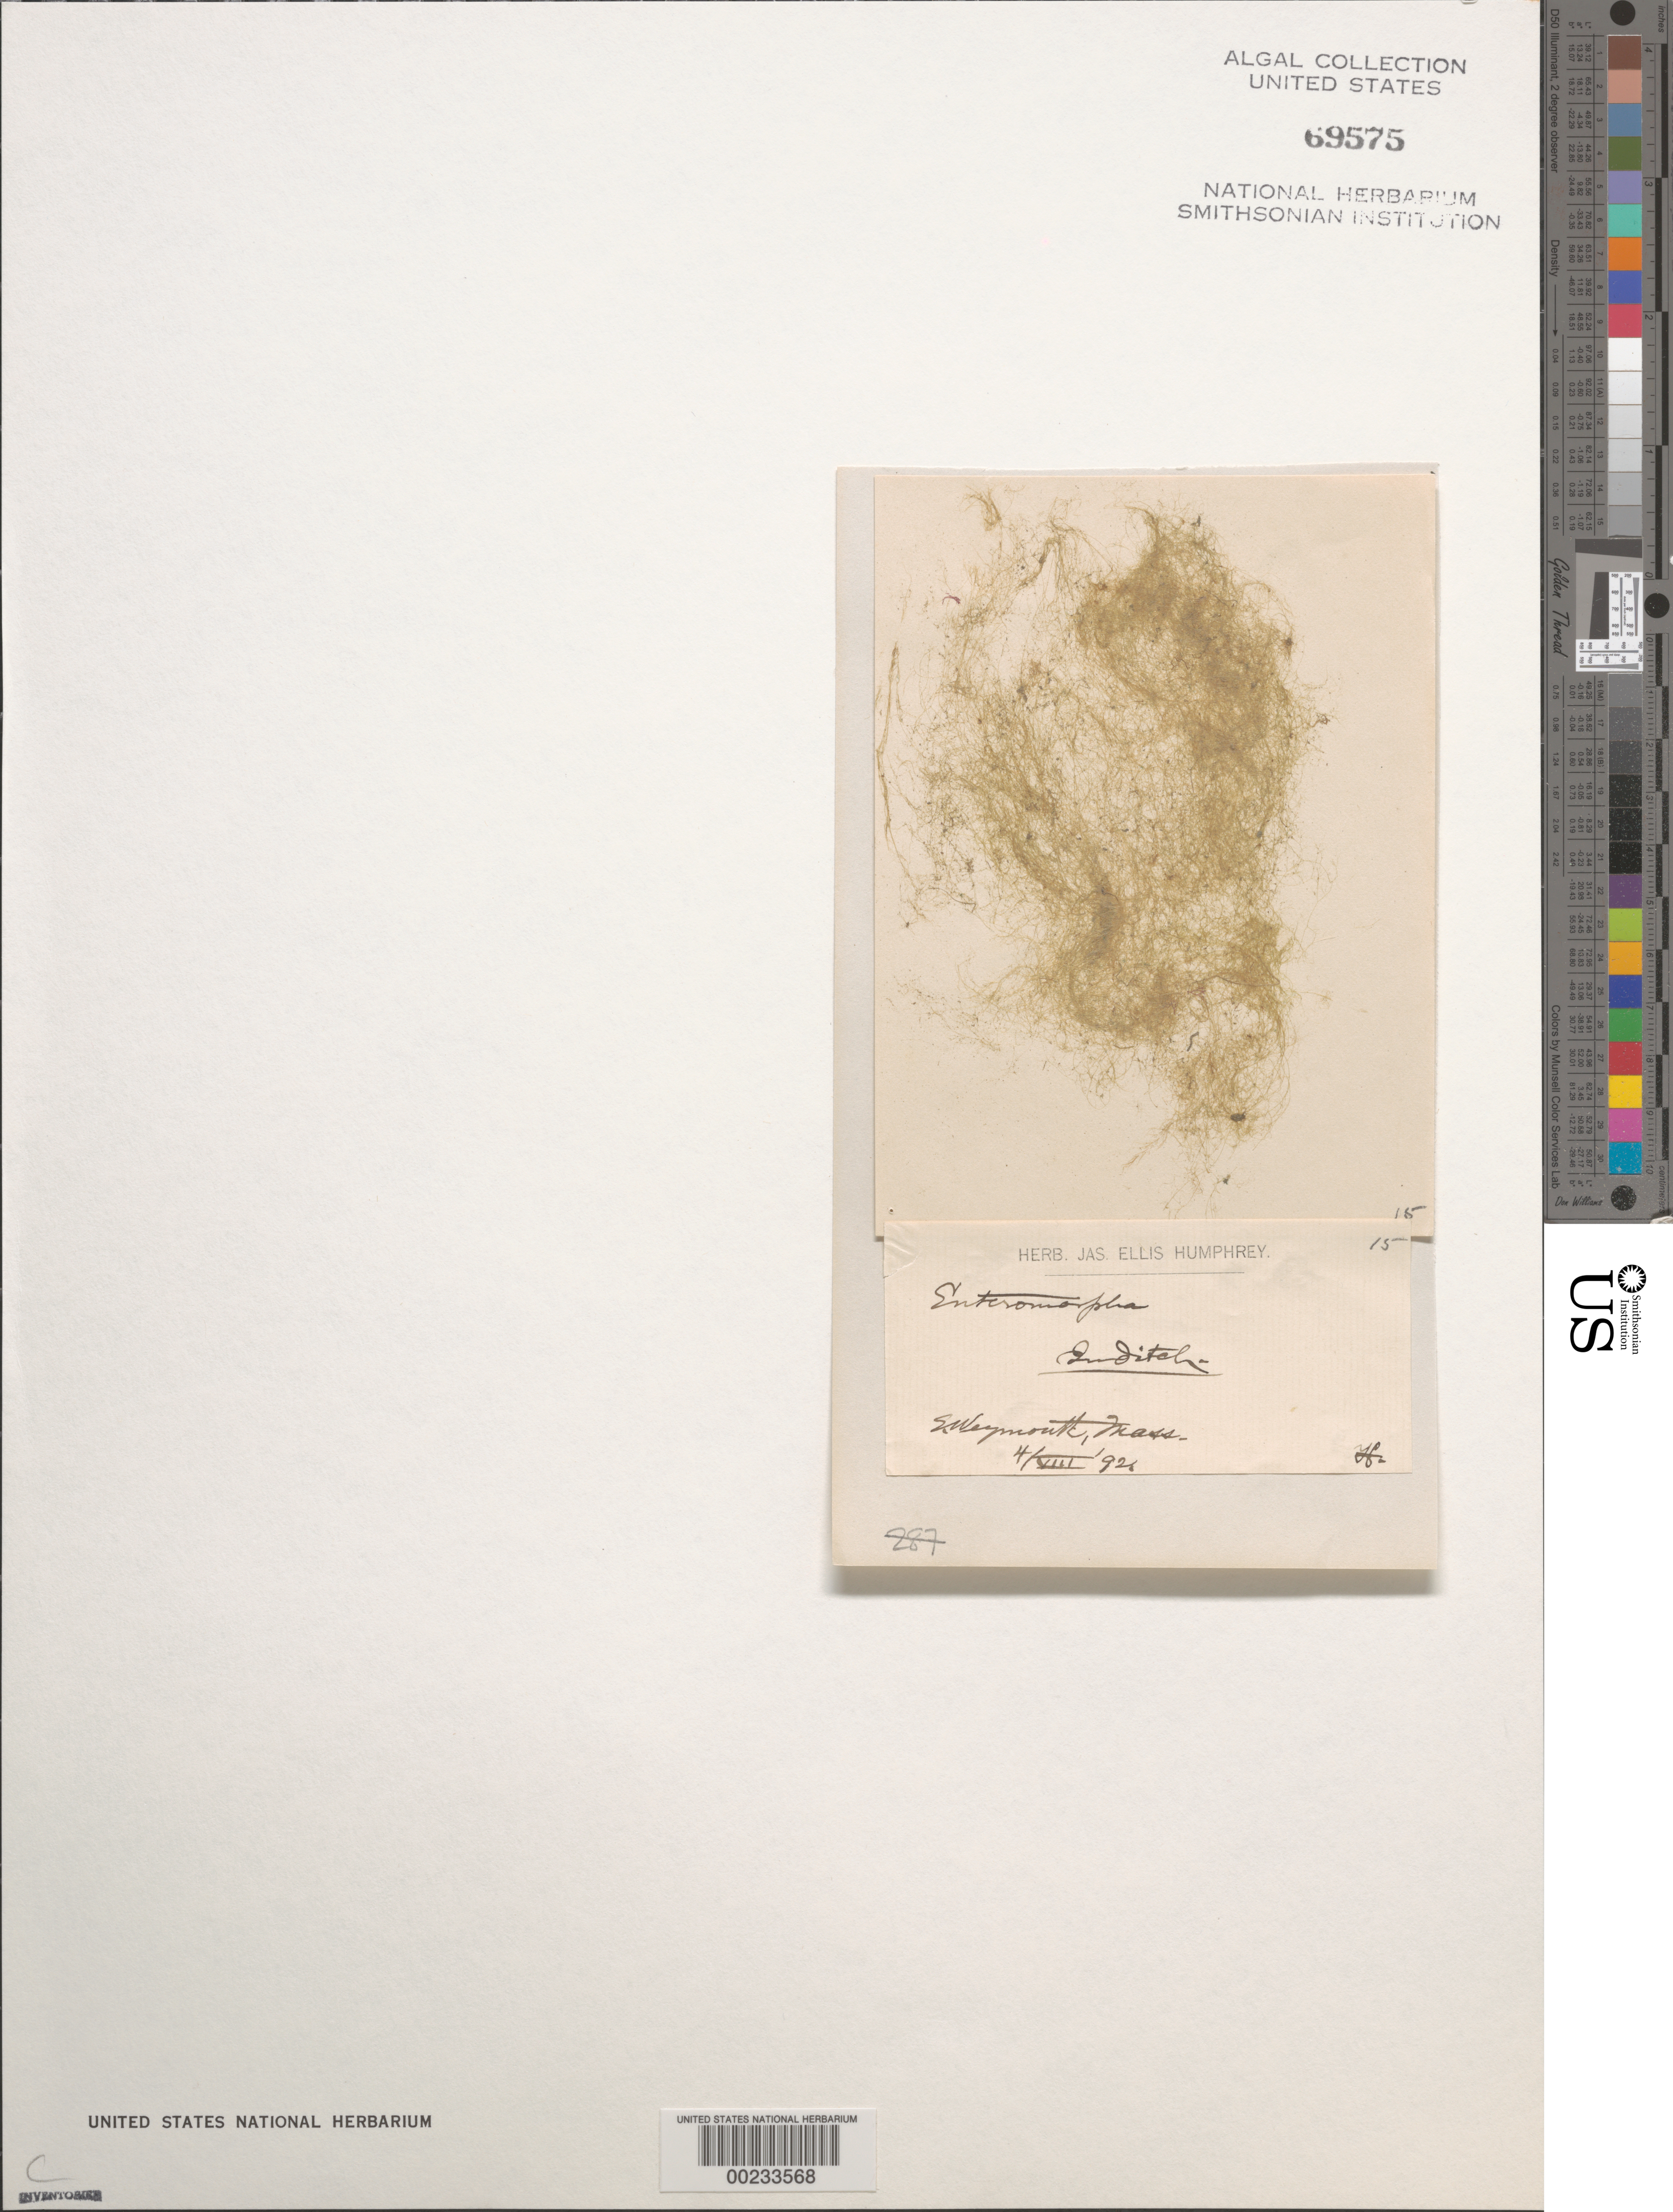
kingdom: Plantae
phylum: Chlorophyta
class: Ulvophyceae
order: Ulvales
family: Ulvaceae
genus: Ulva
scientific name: Ulva sp.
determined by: Algae name updating Project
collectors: J. Humphrey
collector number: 15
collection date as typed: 04 Aug 1892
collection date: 1892-08-04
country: United States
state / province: Massachusetts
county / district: Norfolk County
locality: East Weymouth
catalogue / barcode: US 69575